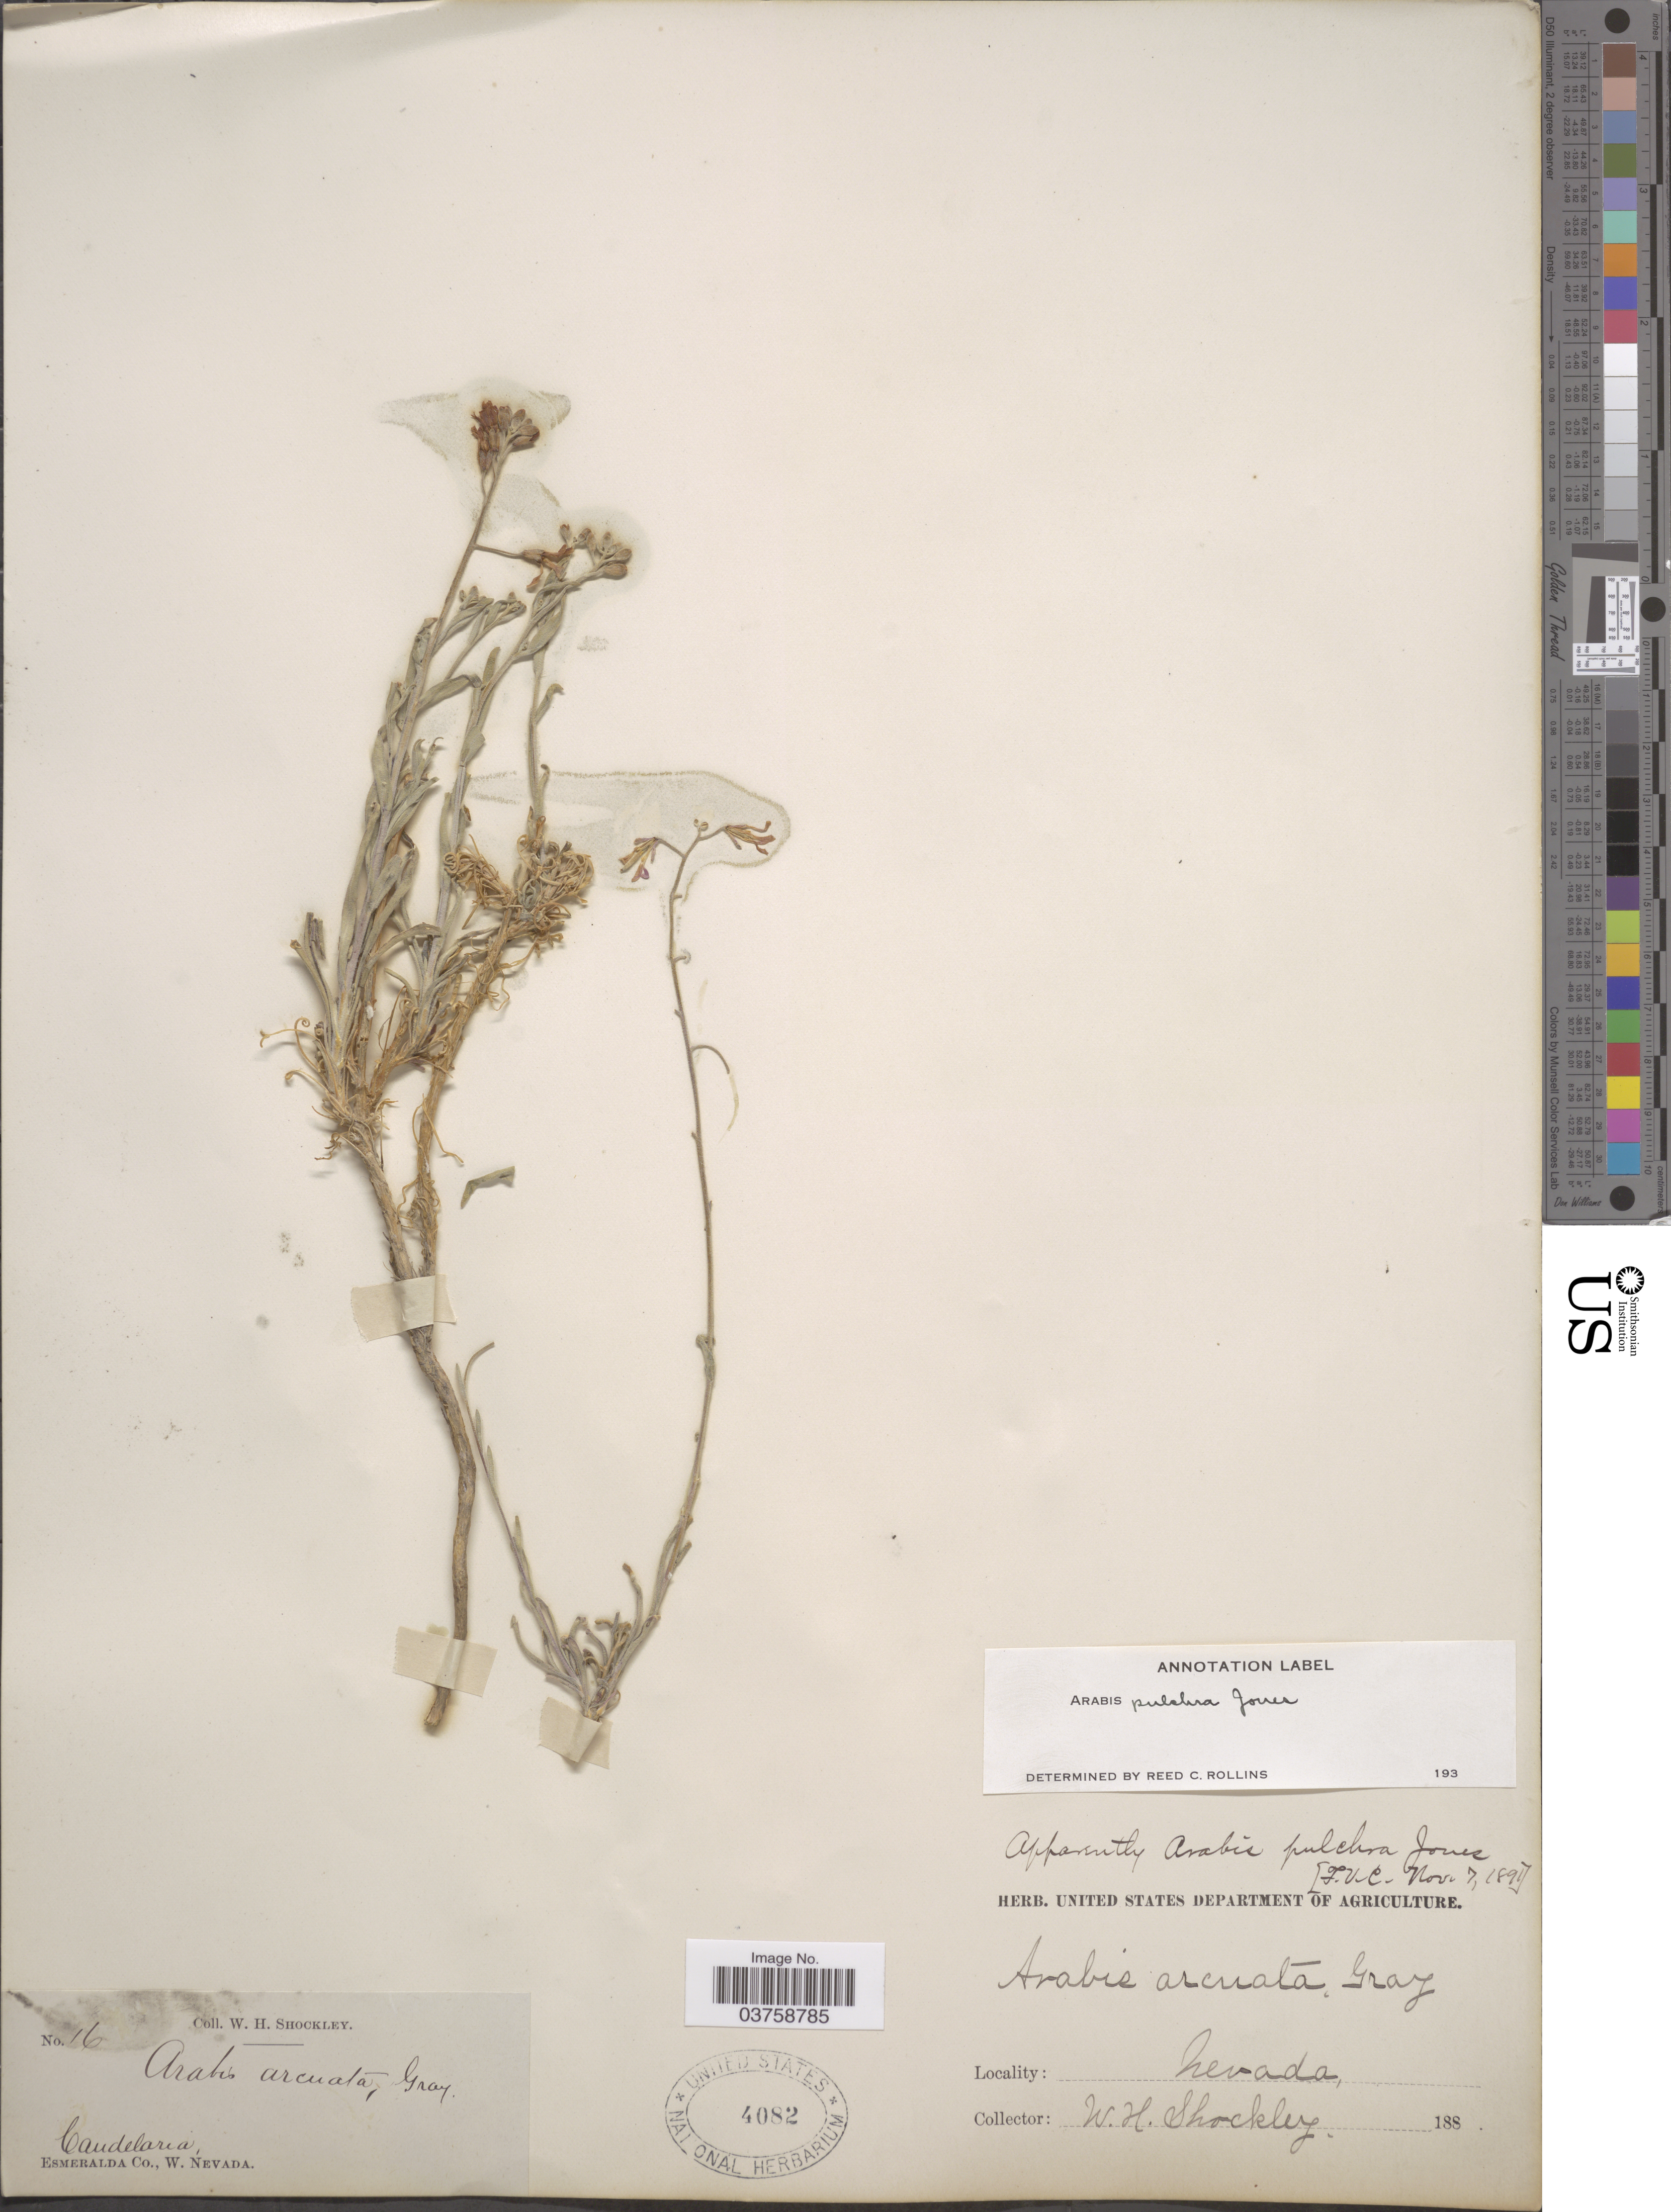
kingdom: Plantae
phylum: Tracheophyta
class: Magnoliopsida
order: Brassicales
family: Brassicaceae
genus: Arabis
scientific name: Arabis pulchra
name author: M.E. Jones ex S. Watson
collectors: W. Shockley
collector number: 16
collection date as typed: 188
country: United States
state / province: Nevada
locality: Candelaria, Esmeralda Co., W. Nevada.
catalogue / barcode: US 4082